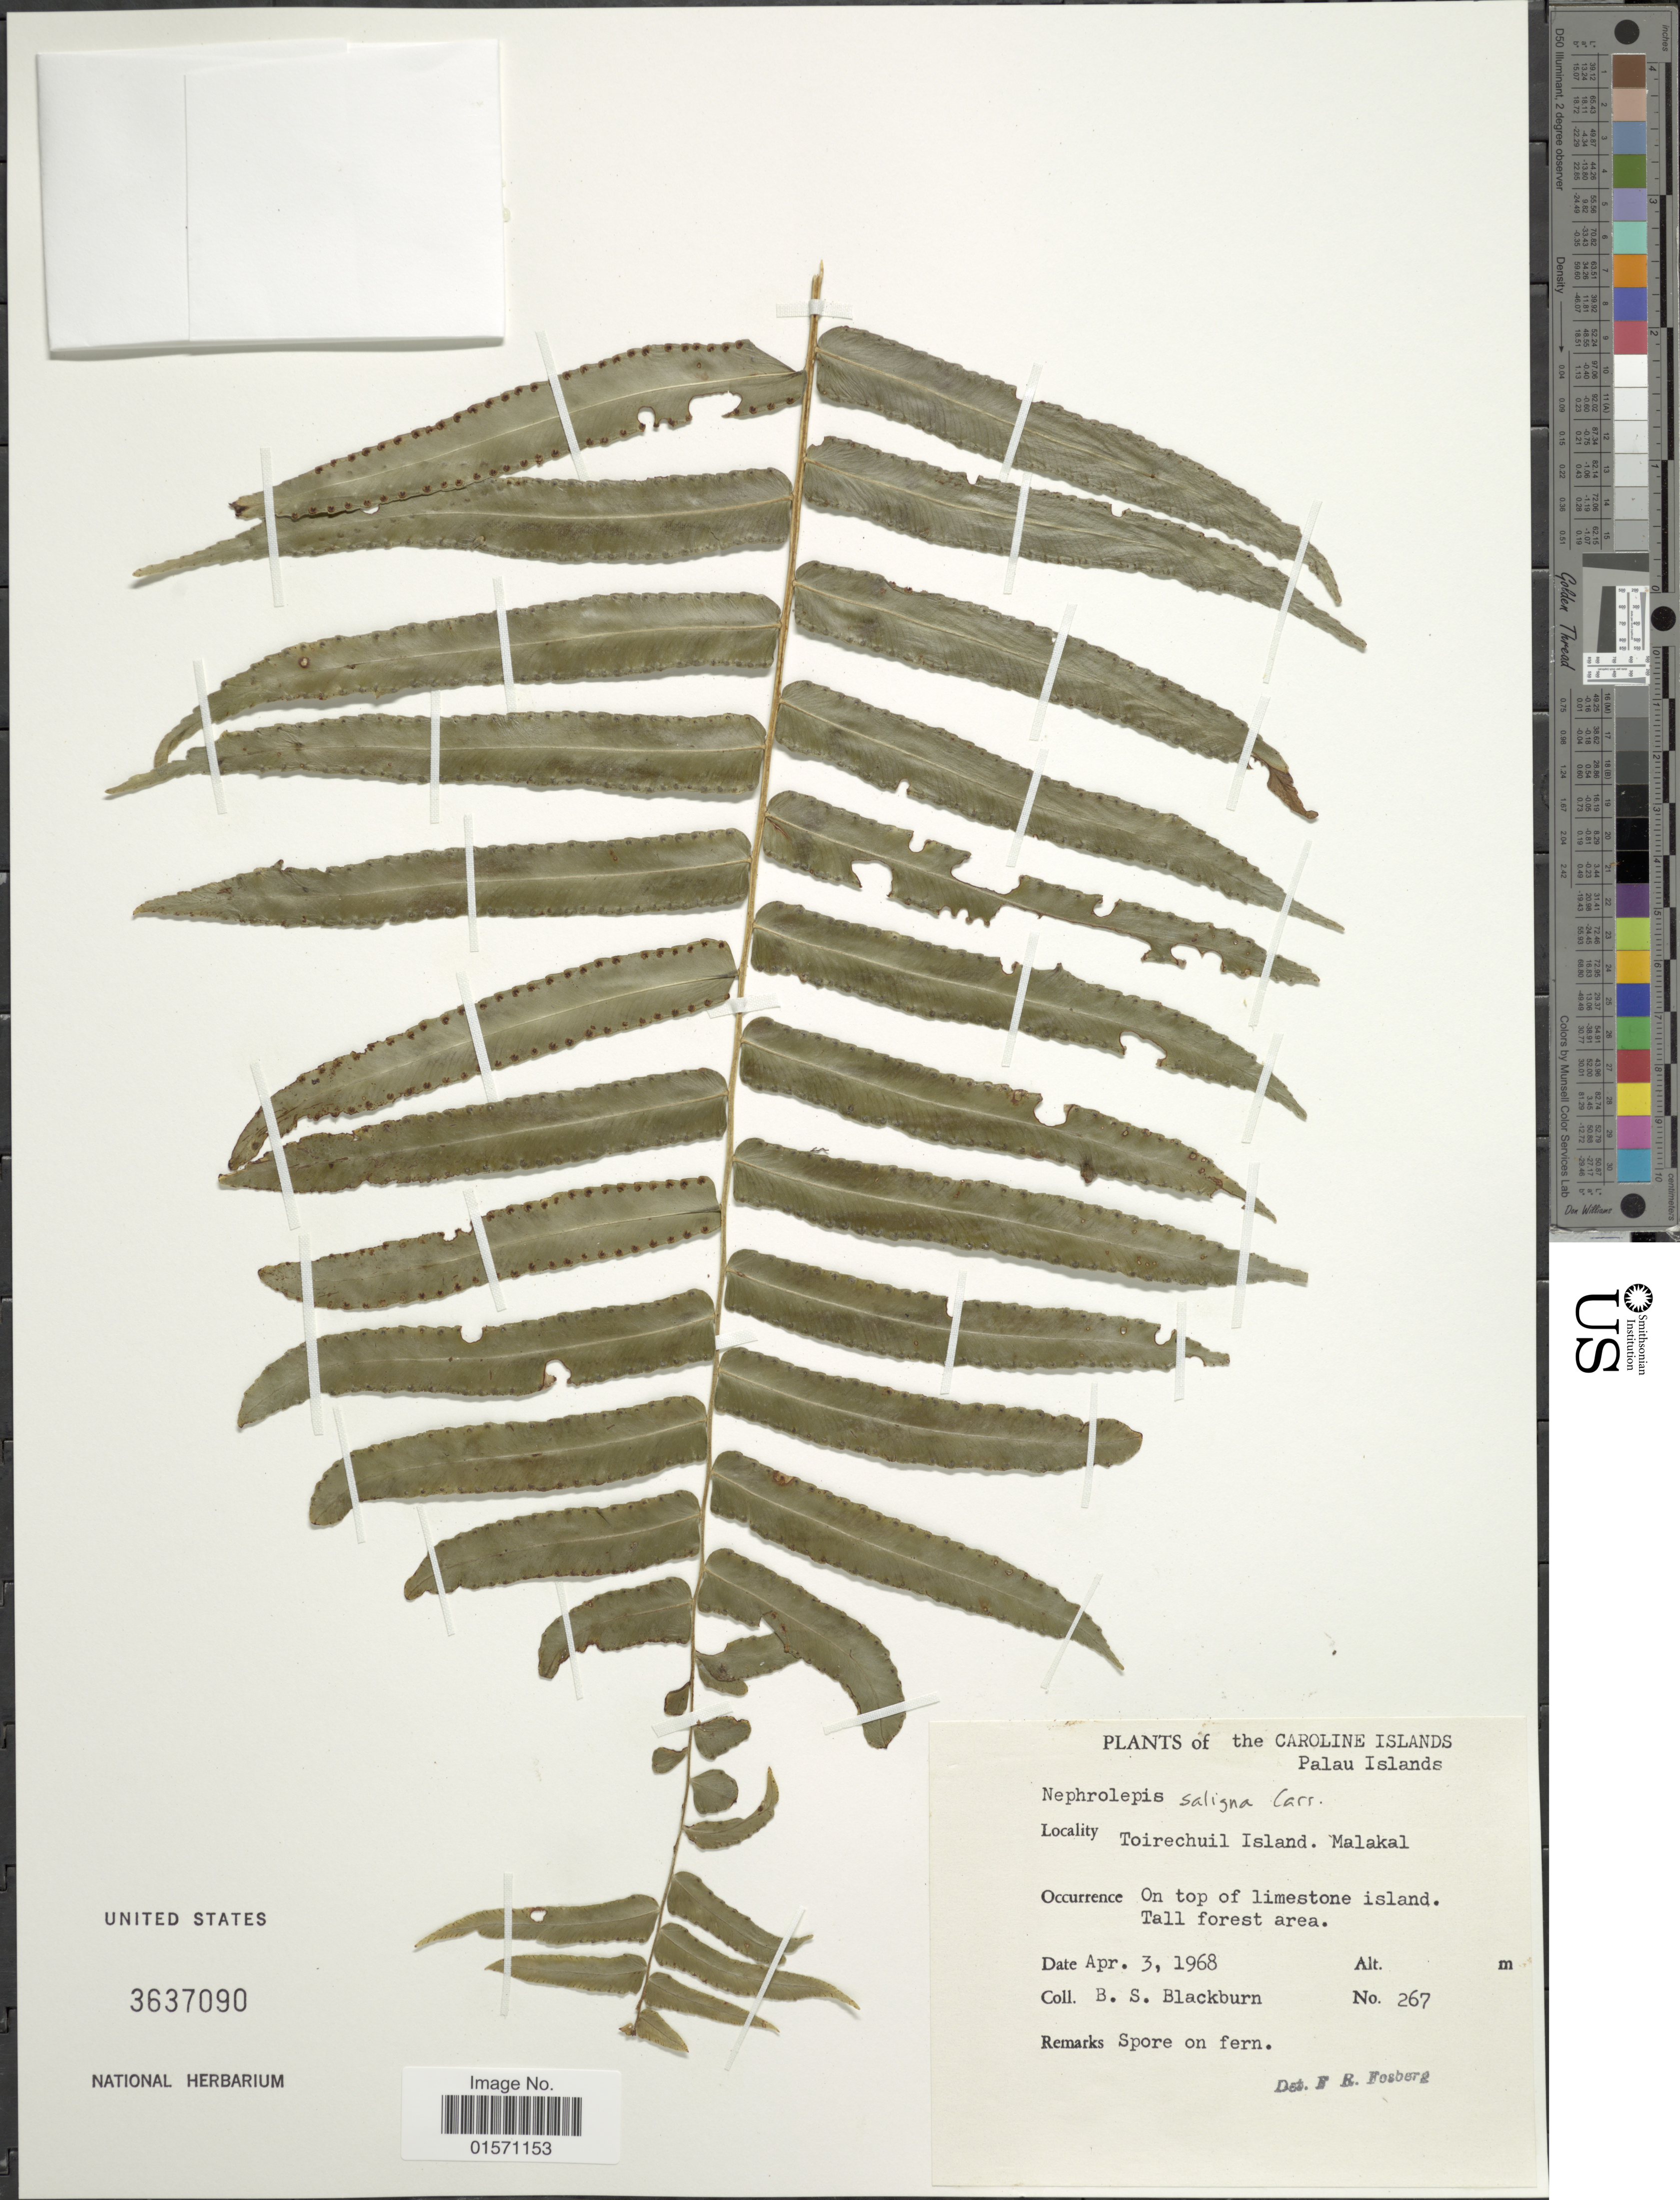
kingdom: Plantae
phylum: Tracheophyta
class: Polypodiopsida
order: Polypodiales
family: Nephrolepidaceae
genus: Nephrolepis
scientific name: Nephrolepis saligna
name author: Cav.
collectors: B. S. Blackburn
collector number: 267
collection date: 1968-04-03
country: Palau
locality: Caroline Islands. Palau Islands. Toirechuil Island. Malakal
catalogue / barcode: US 3637090